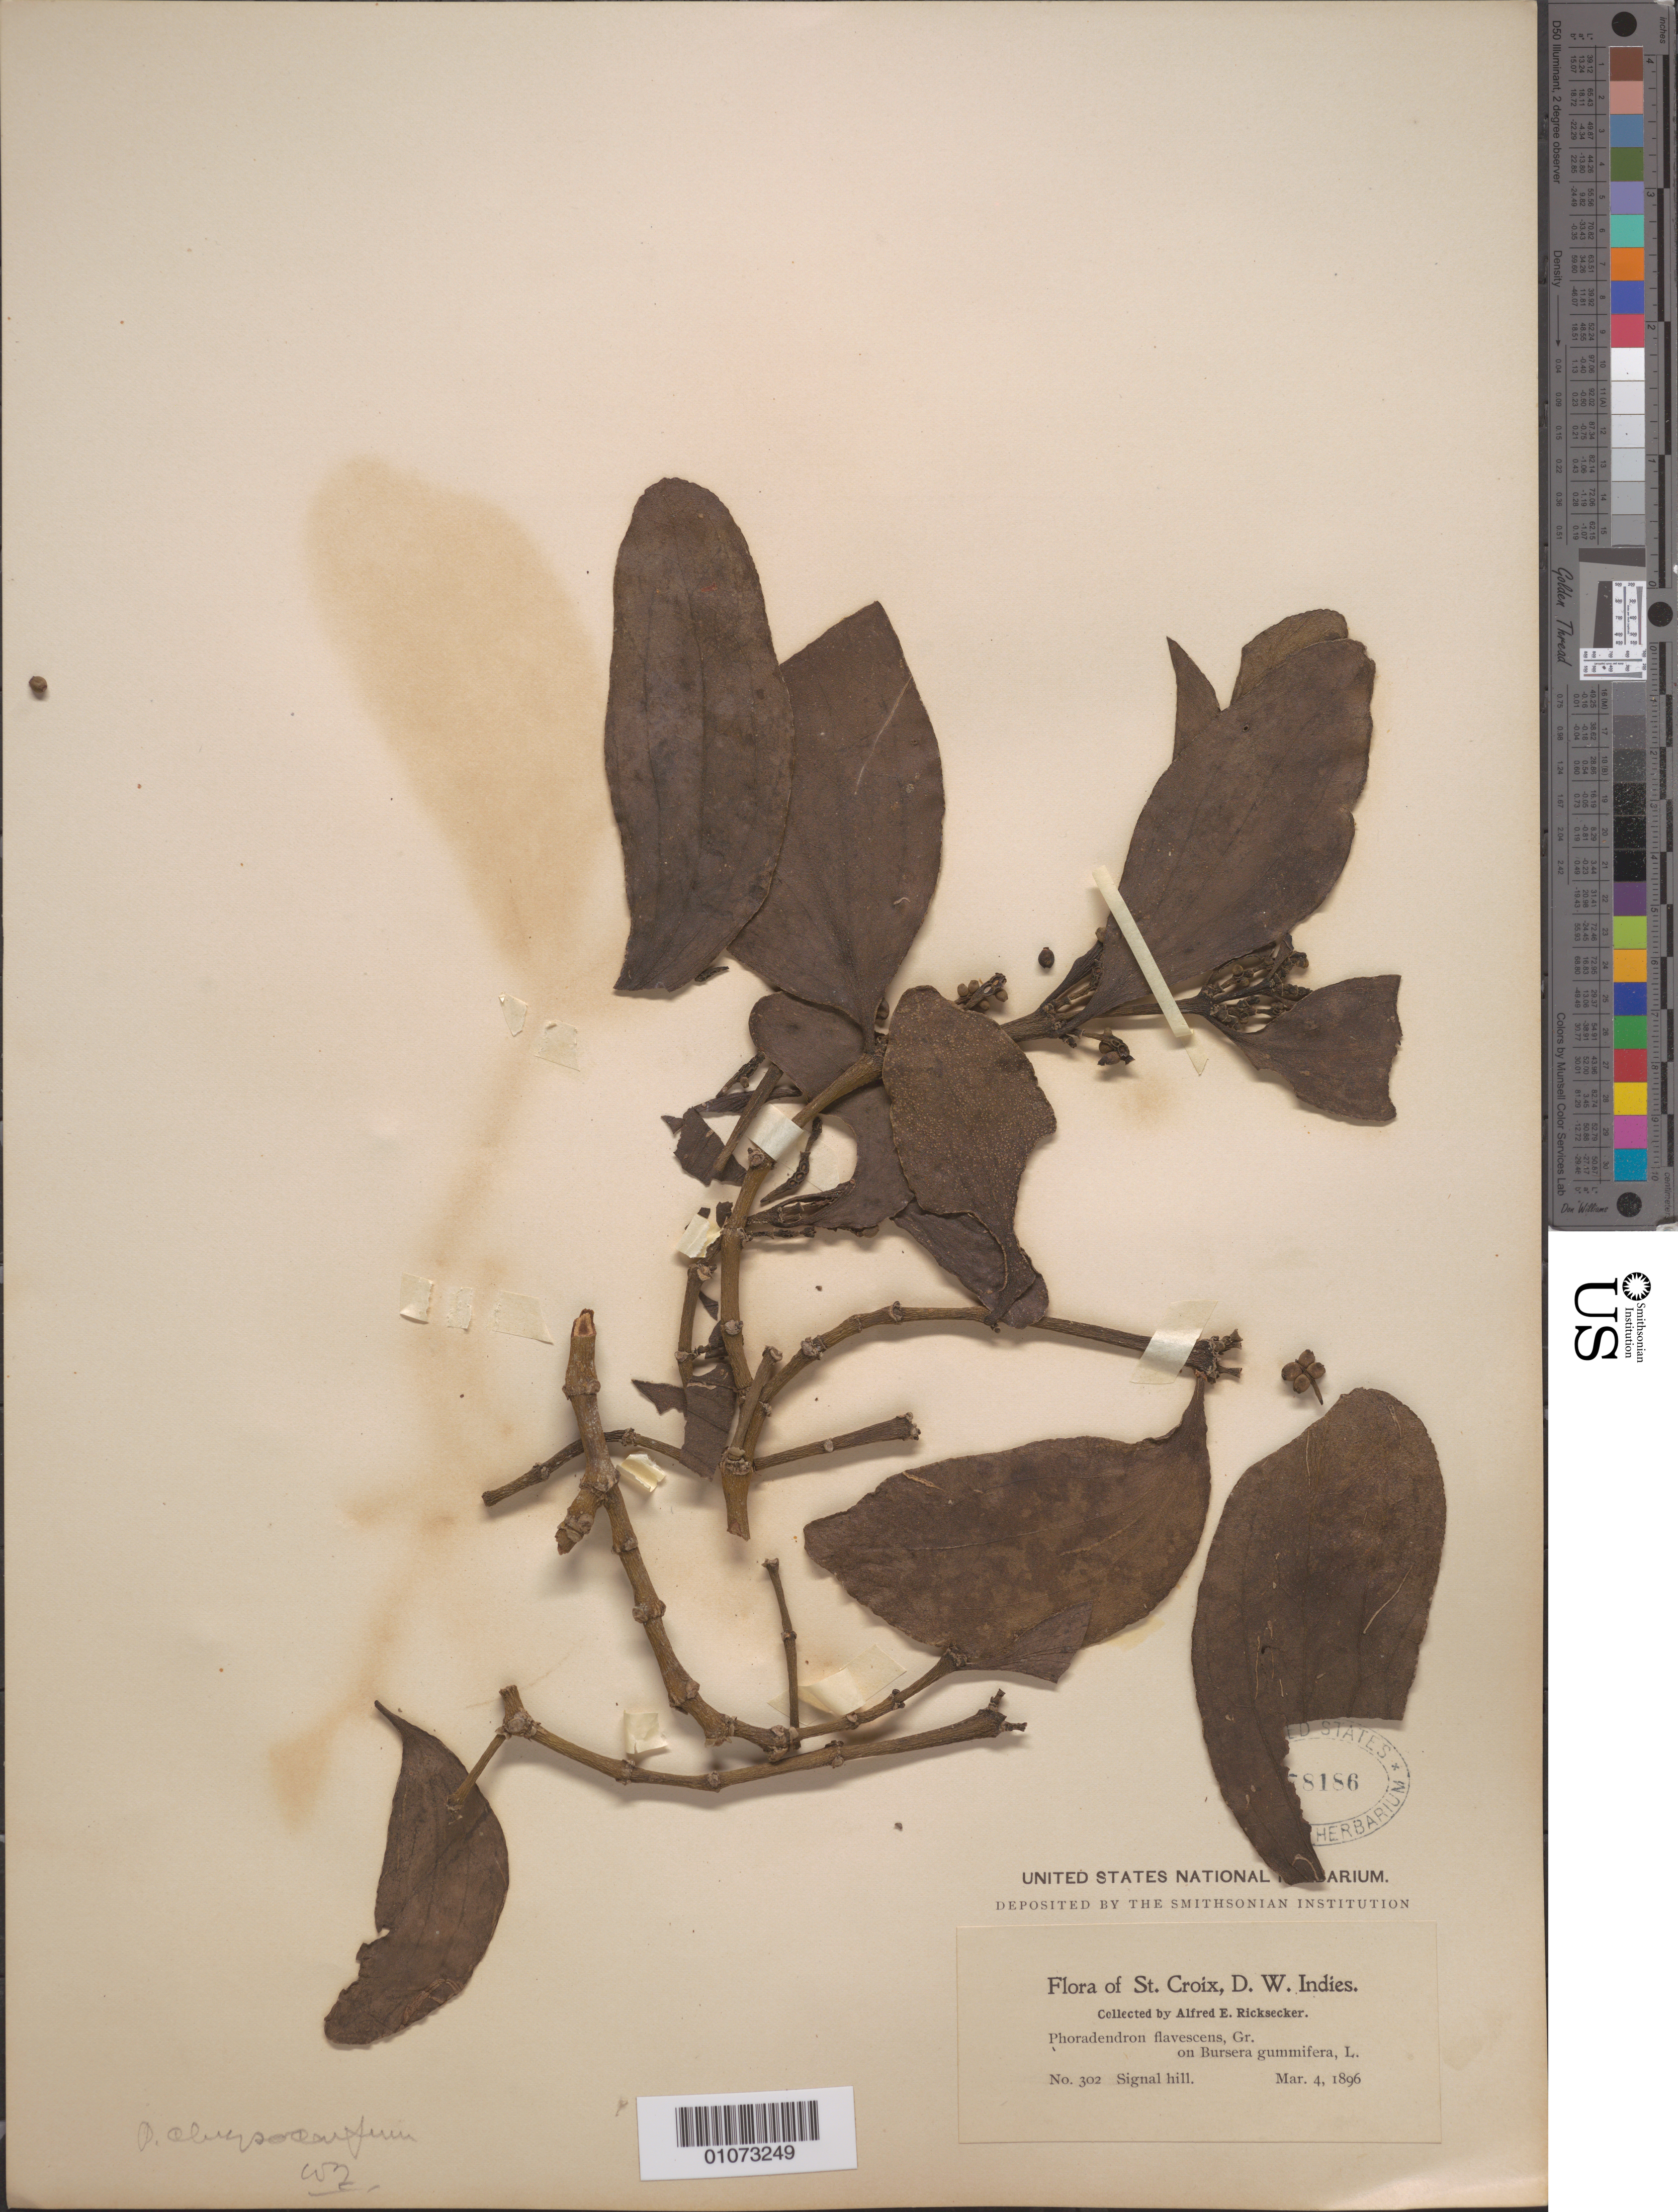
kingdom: Plantae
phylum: Tracheophyta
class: Magnoliopsida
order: Santalales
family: Viscaceae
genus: Phoradendron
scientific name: Phoradendron anceps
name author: (Spreng.) M. Gómez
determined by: Caraballo-Ortiz, Marcos A., (MISS), University of Mississippi (UNITED STATES)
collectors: A. E. Ricksecker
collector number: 302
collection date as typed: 04 May 1896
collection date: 1896-05-04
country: U.S. Virgin Islands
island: St. Croix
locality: Signal Hill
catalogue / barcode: US 278186